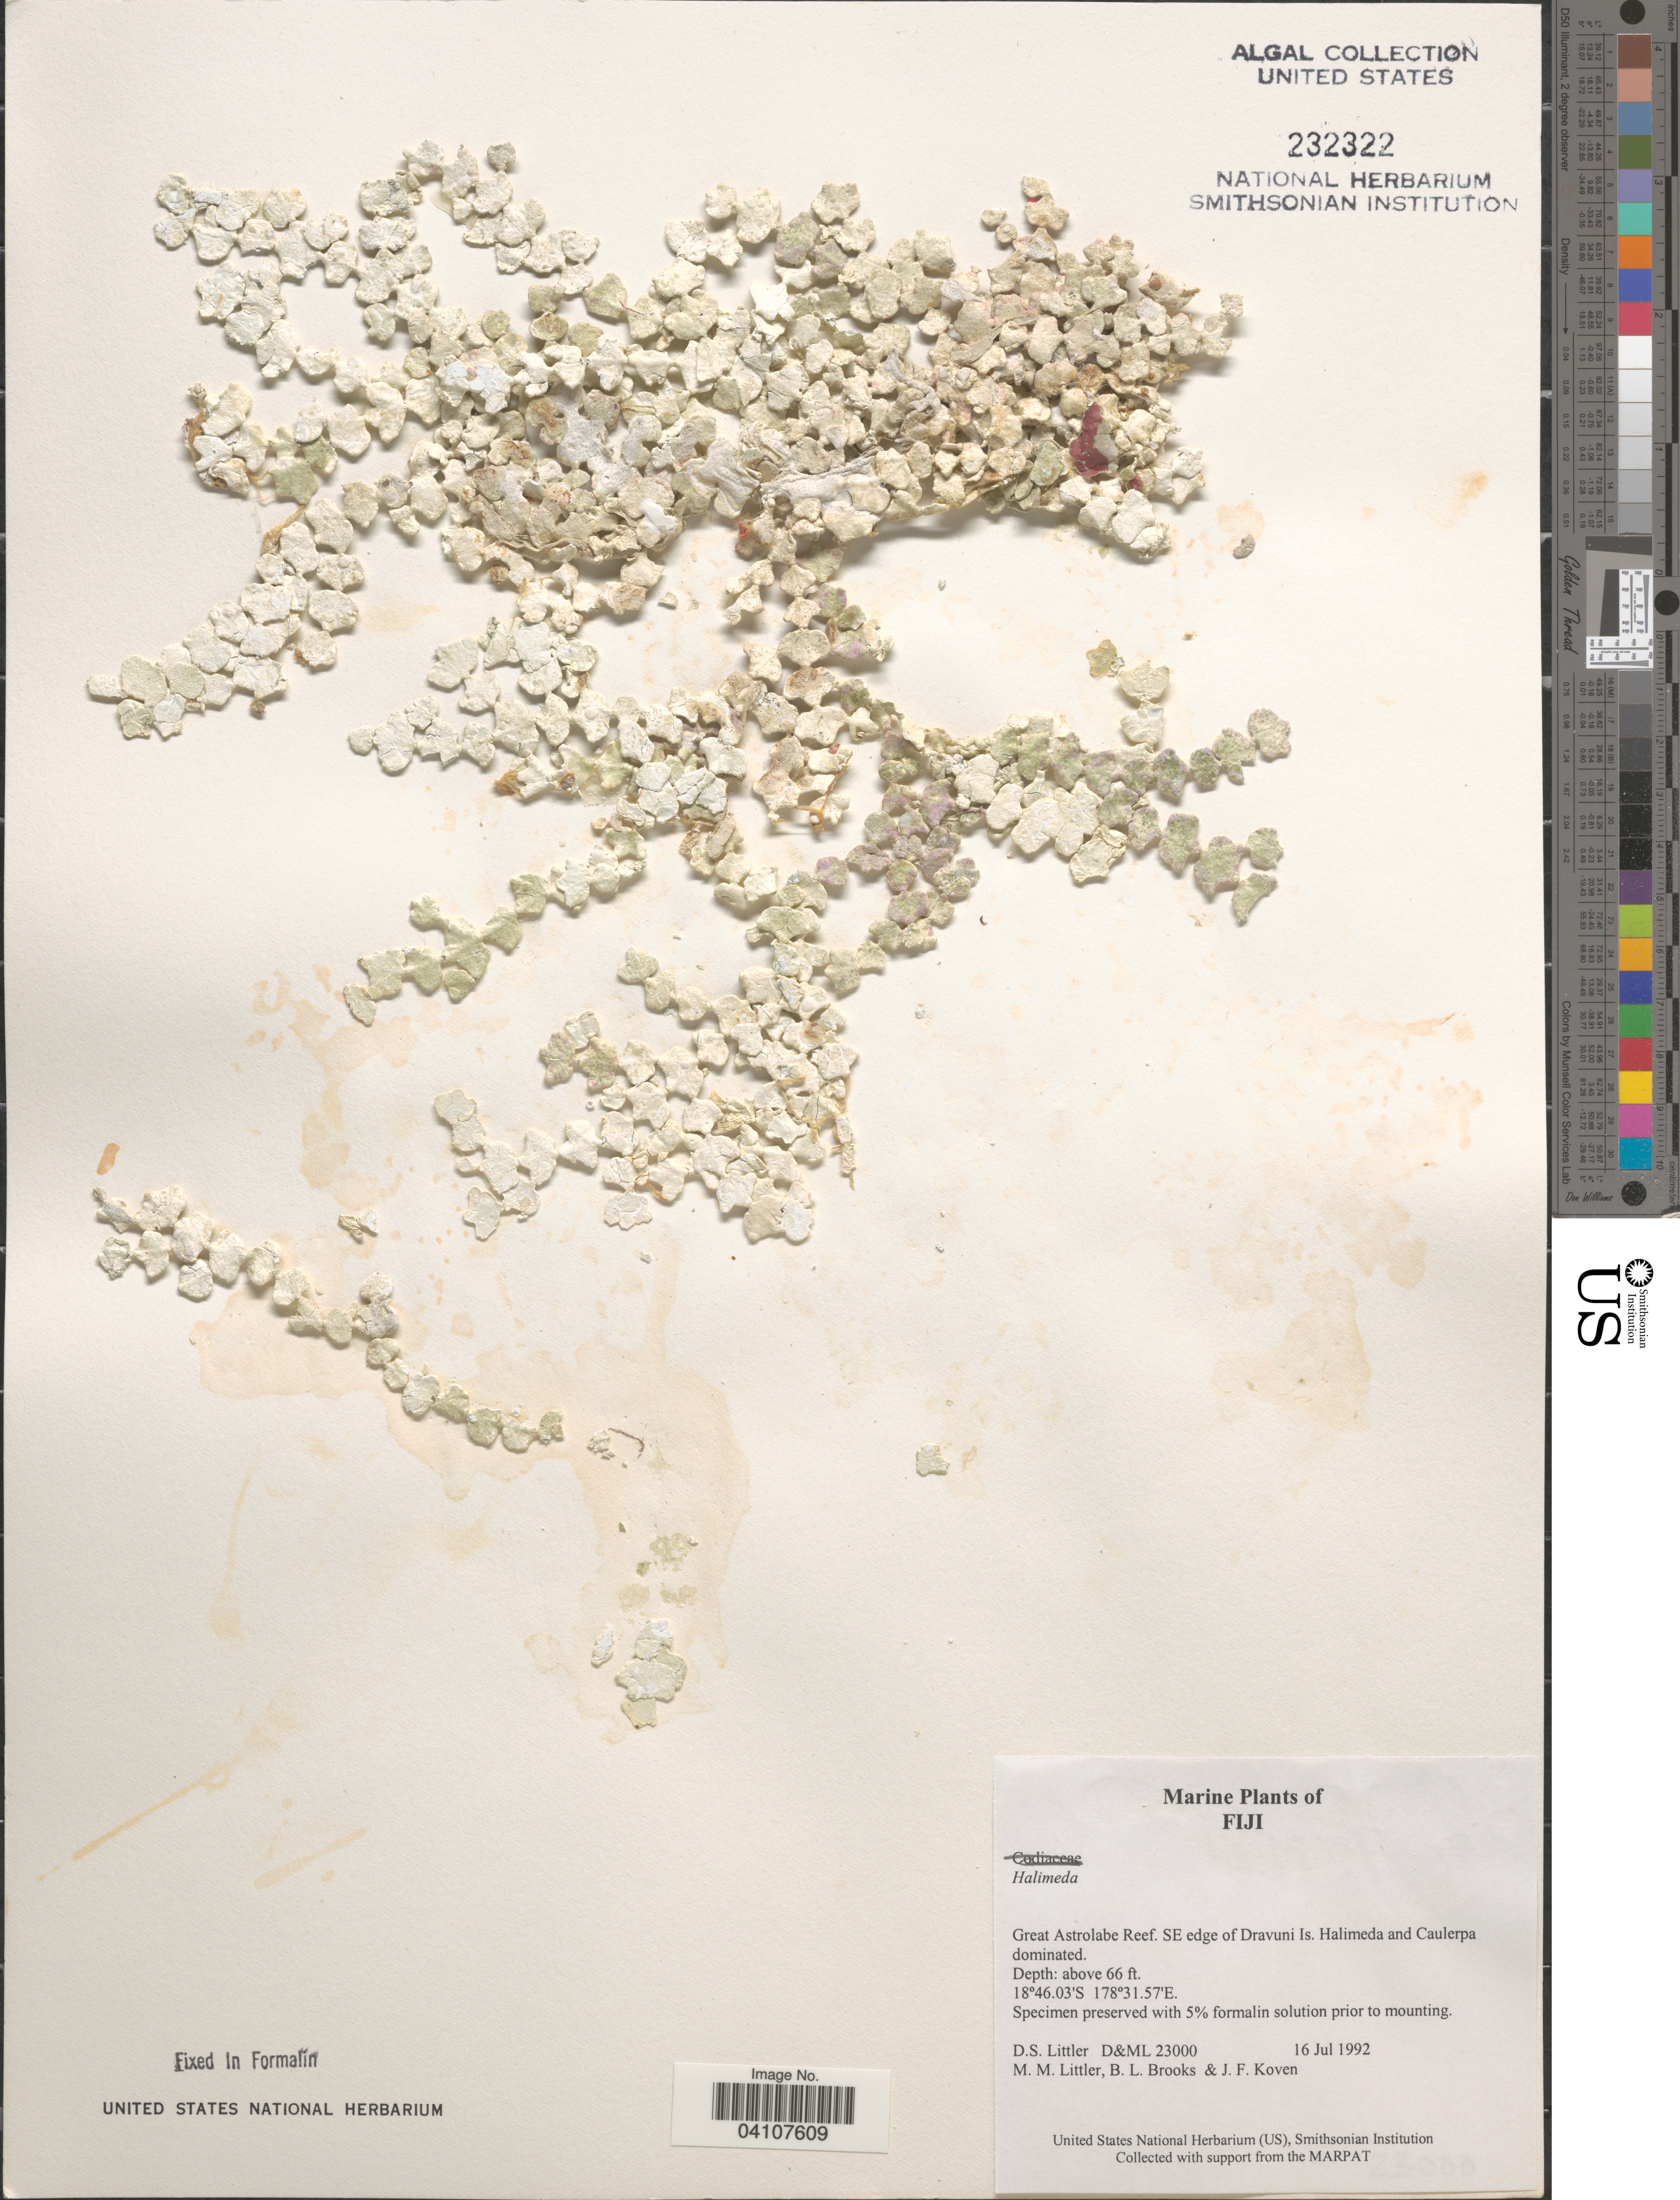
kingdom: Plantae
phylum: Chlorophyta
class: Ulvophyceae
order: Bryopsidales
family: Halimedaceae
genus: Halimeda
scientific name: Halimeda sp.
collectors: D. S. Littler, B. Brooks & J. Koven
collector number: D&ML23000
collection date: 1992-07-16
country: Fiji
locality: Great Astrolabe Reef. SE edge of Dravuni Is.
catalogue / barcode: US 232322